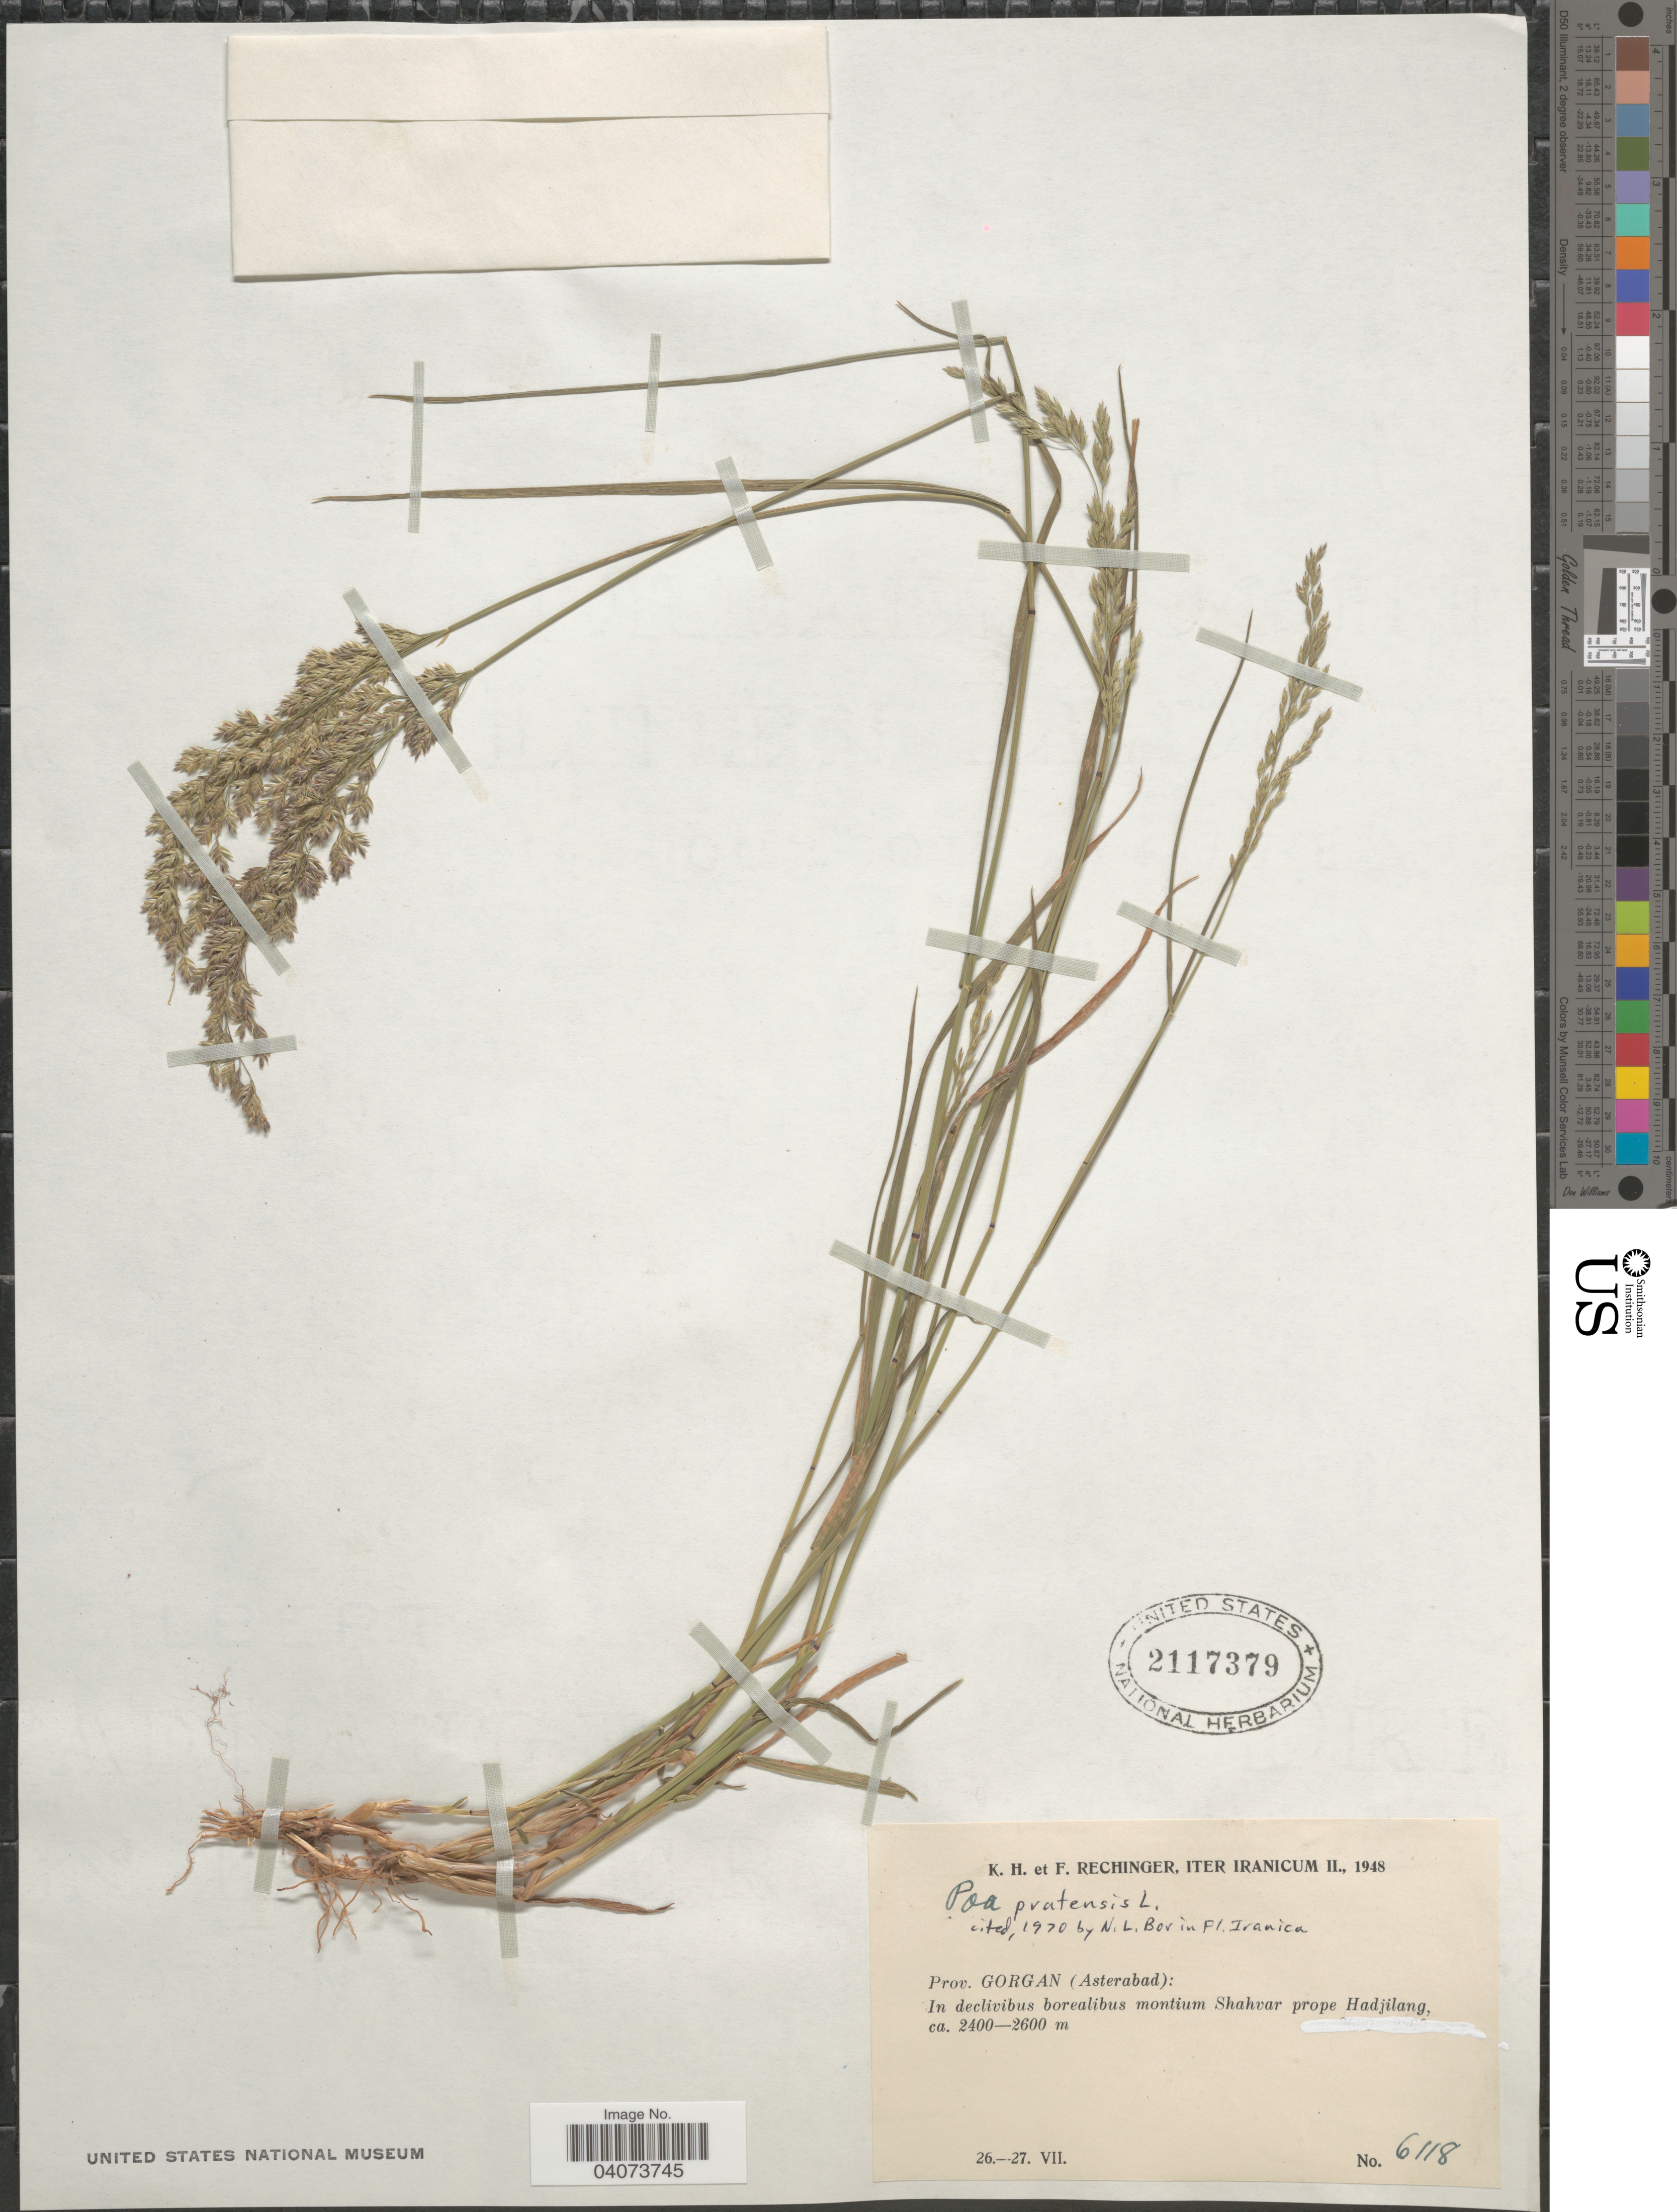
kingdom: Plantae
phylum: Tracheophyta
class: Liliopsida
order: Poales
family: Poaceae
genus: Poa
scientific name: Poa pratensis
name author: L.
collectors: K. H. Rechinger & F. Rechinger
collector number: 6118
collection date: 1948-07-26/1948-07-27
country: Iran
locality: Iter Iranicum II., 1948. Prov. Gorgan (Asterabad): In declivibus borealibus montium Shahvar prope Hadjilang.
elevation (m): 2400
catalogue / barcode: US 2117379